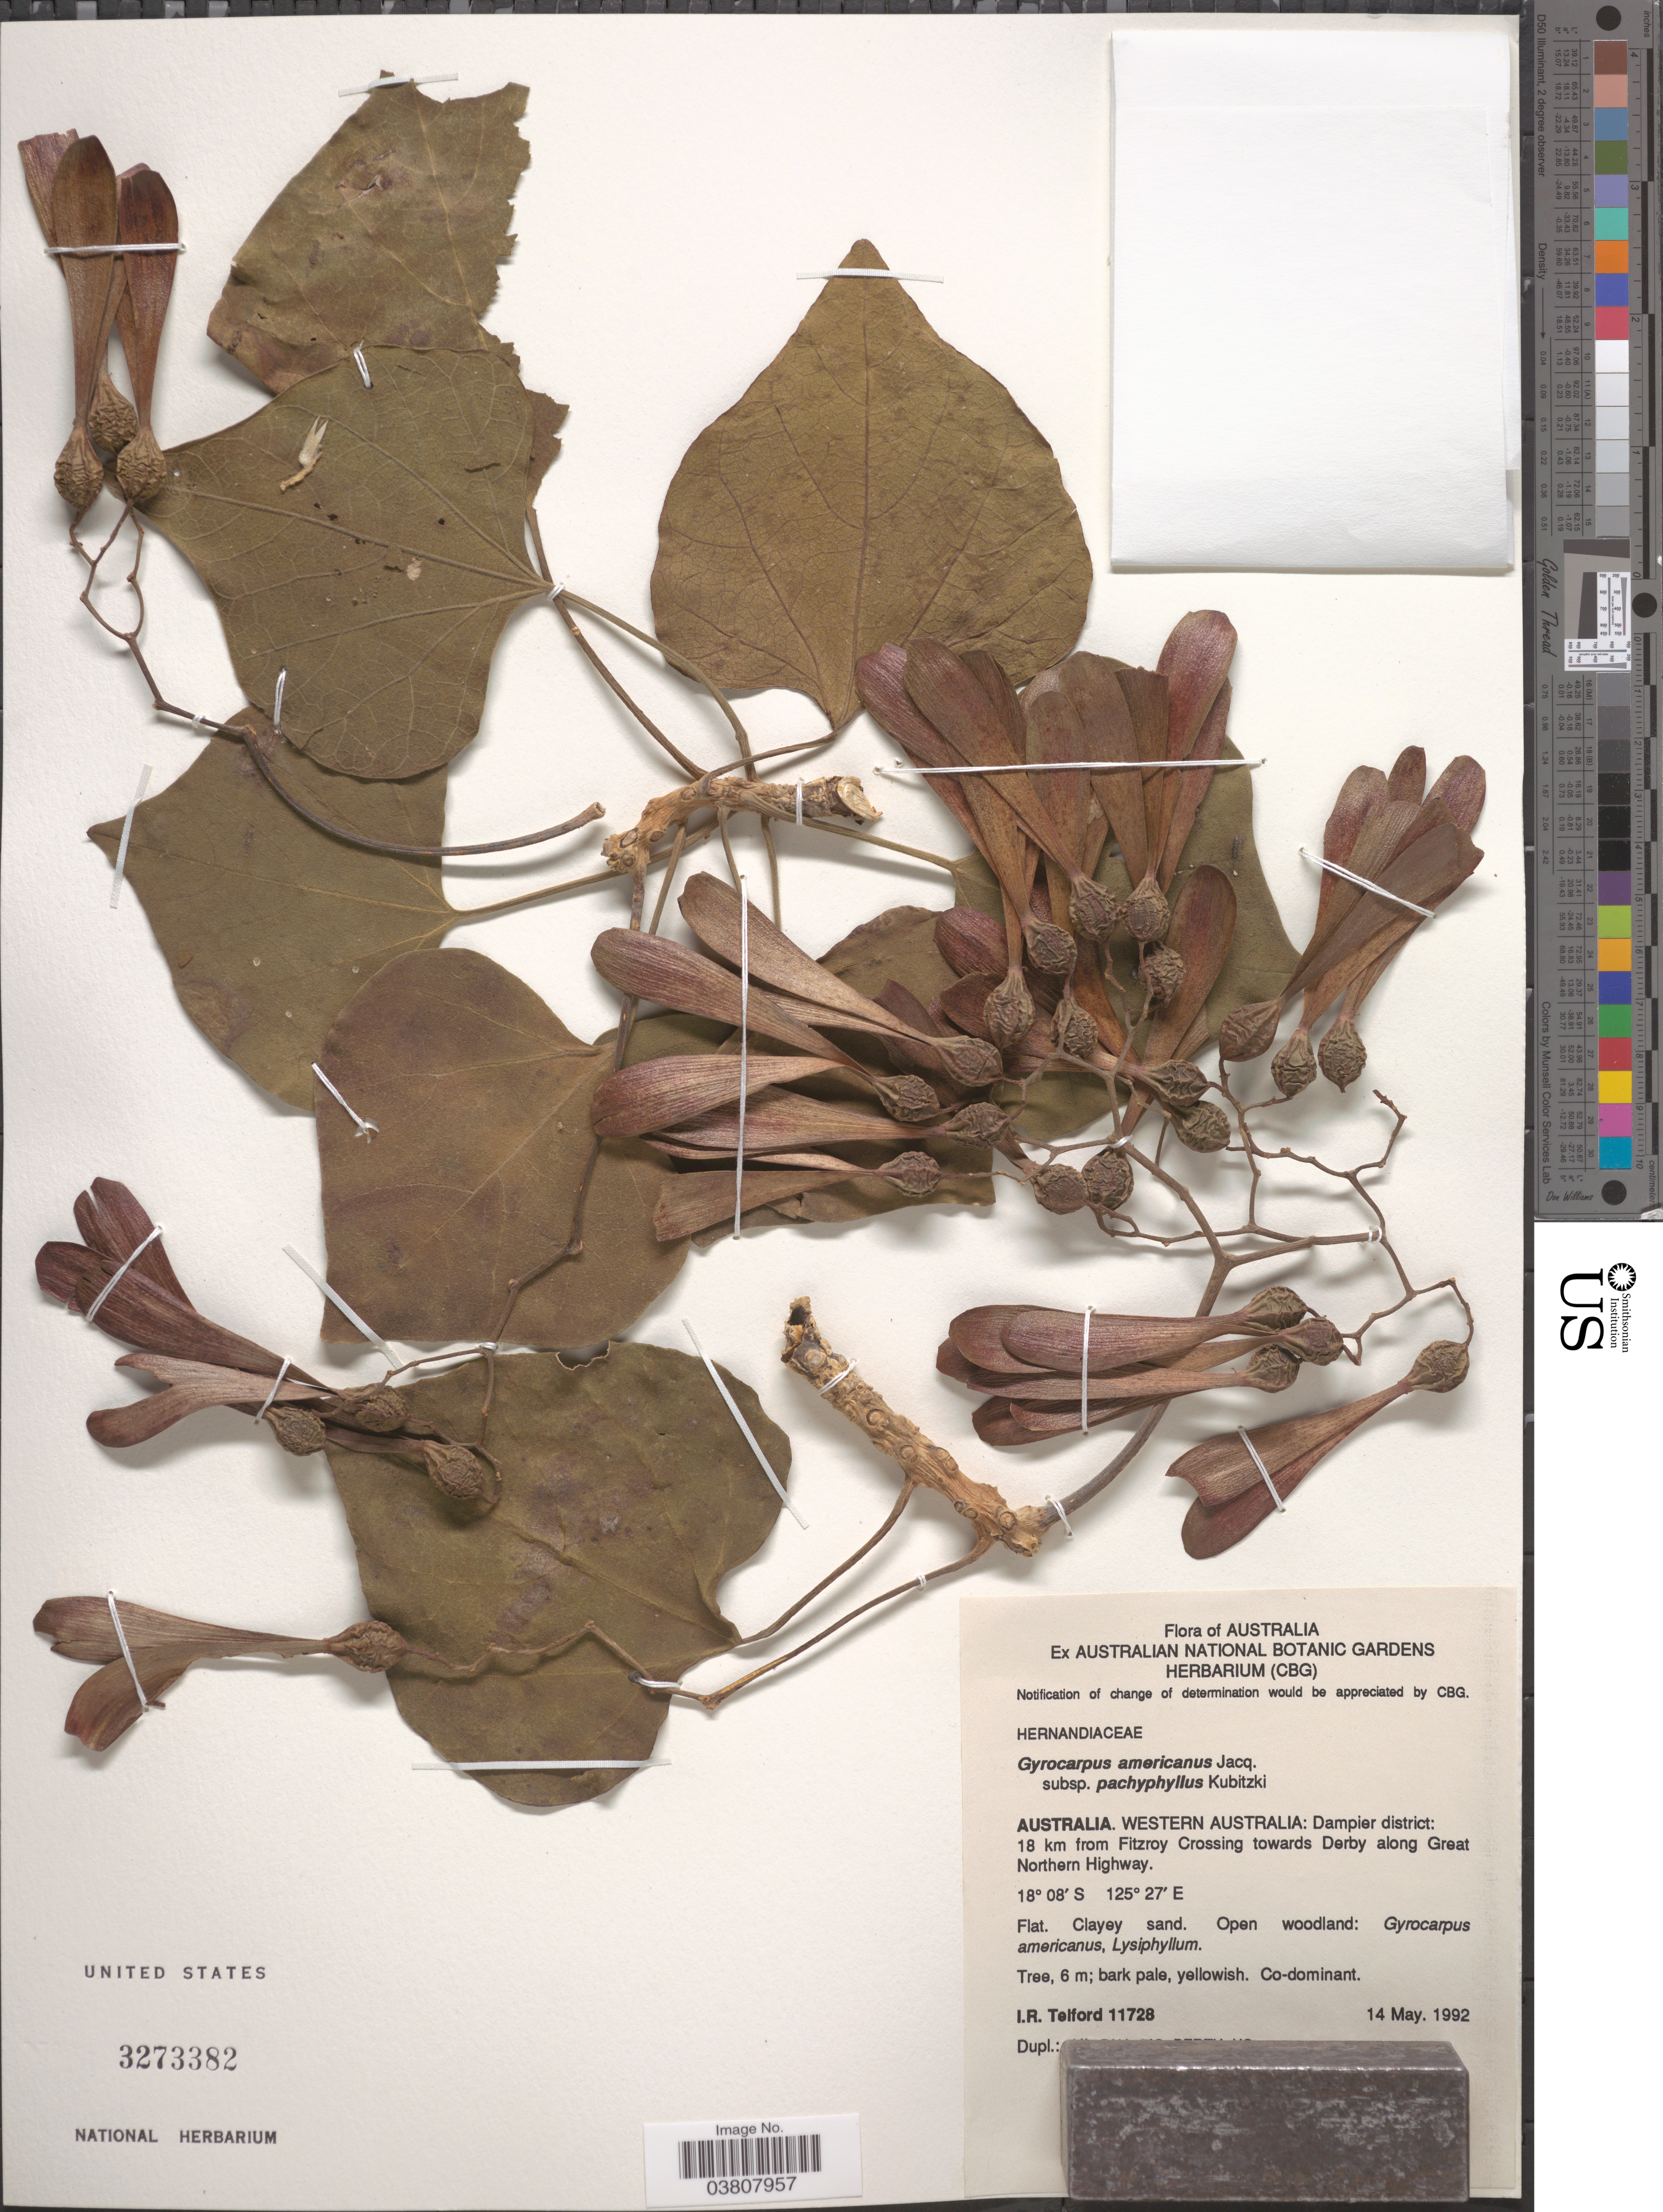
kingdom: Plantae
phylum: Tracheophyta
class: Magnoliopsida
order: Laurales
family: Hernandiaceae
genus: Gyrocarpus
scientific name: Gyrocarpus americanus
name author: Jacq.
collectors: I. R. Telford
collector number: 11728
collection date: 1992-05-14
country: Australia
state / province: Western Australia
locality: Dampier district: 18 km from Fitzroy Crossing towards Derby along Great Northern Highway.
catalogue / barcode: US 3273382